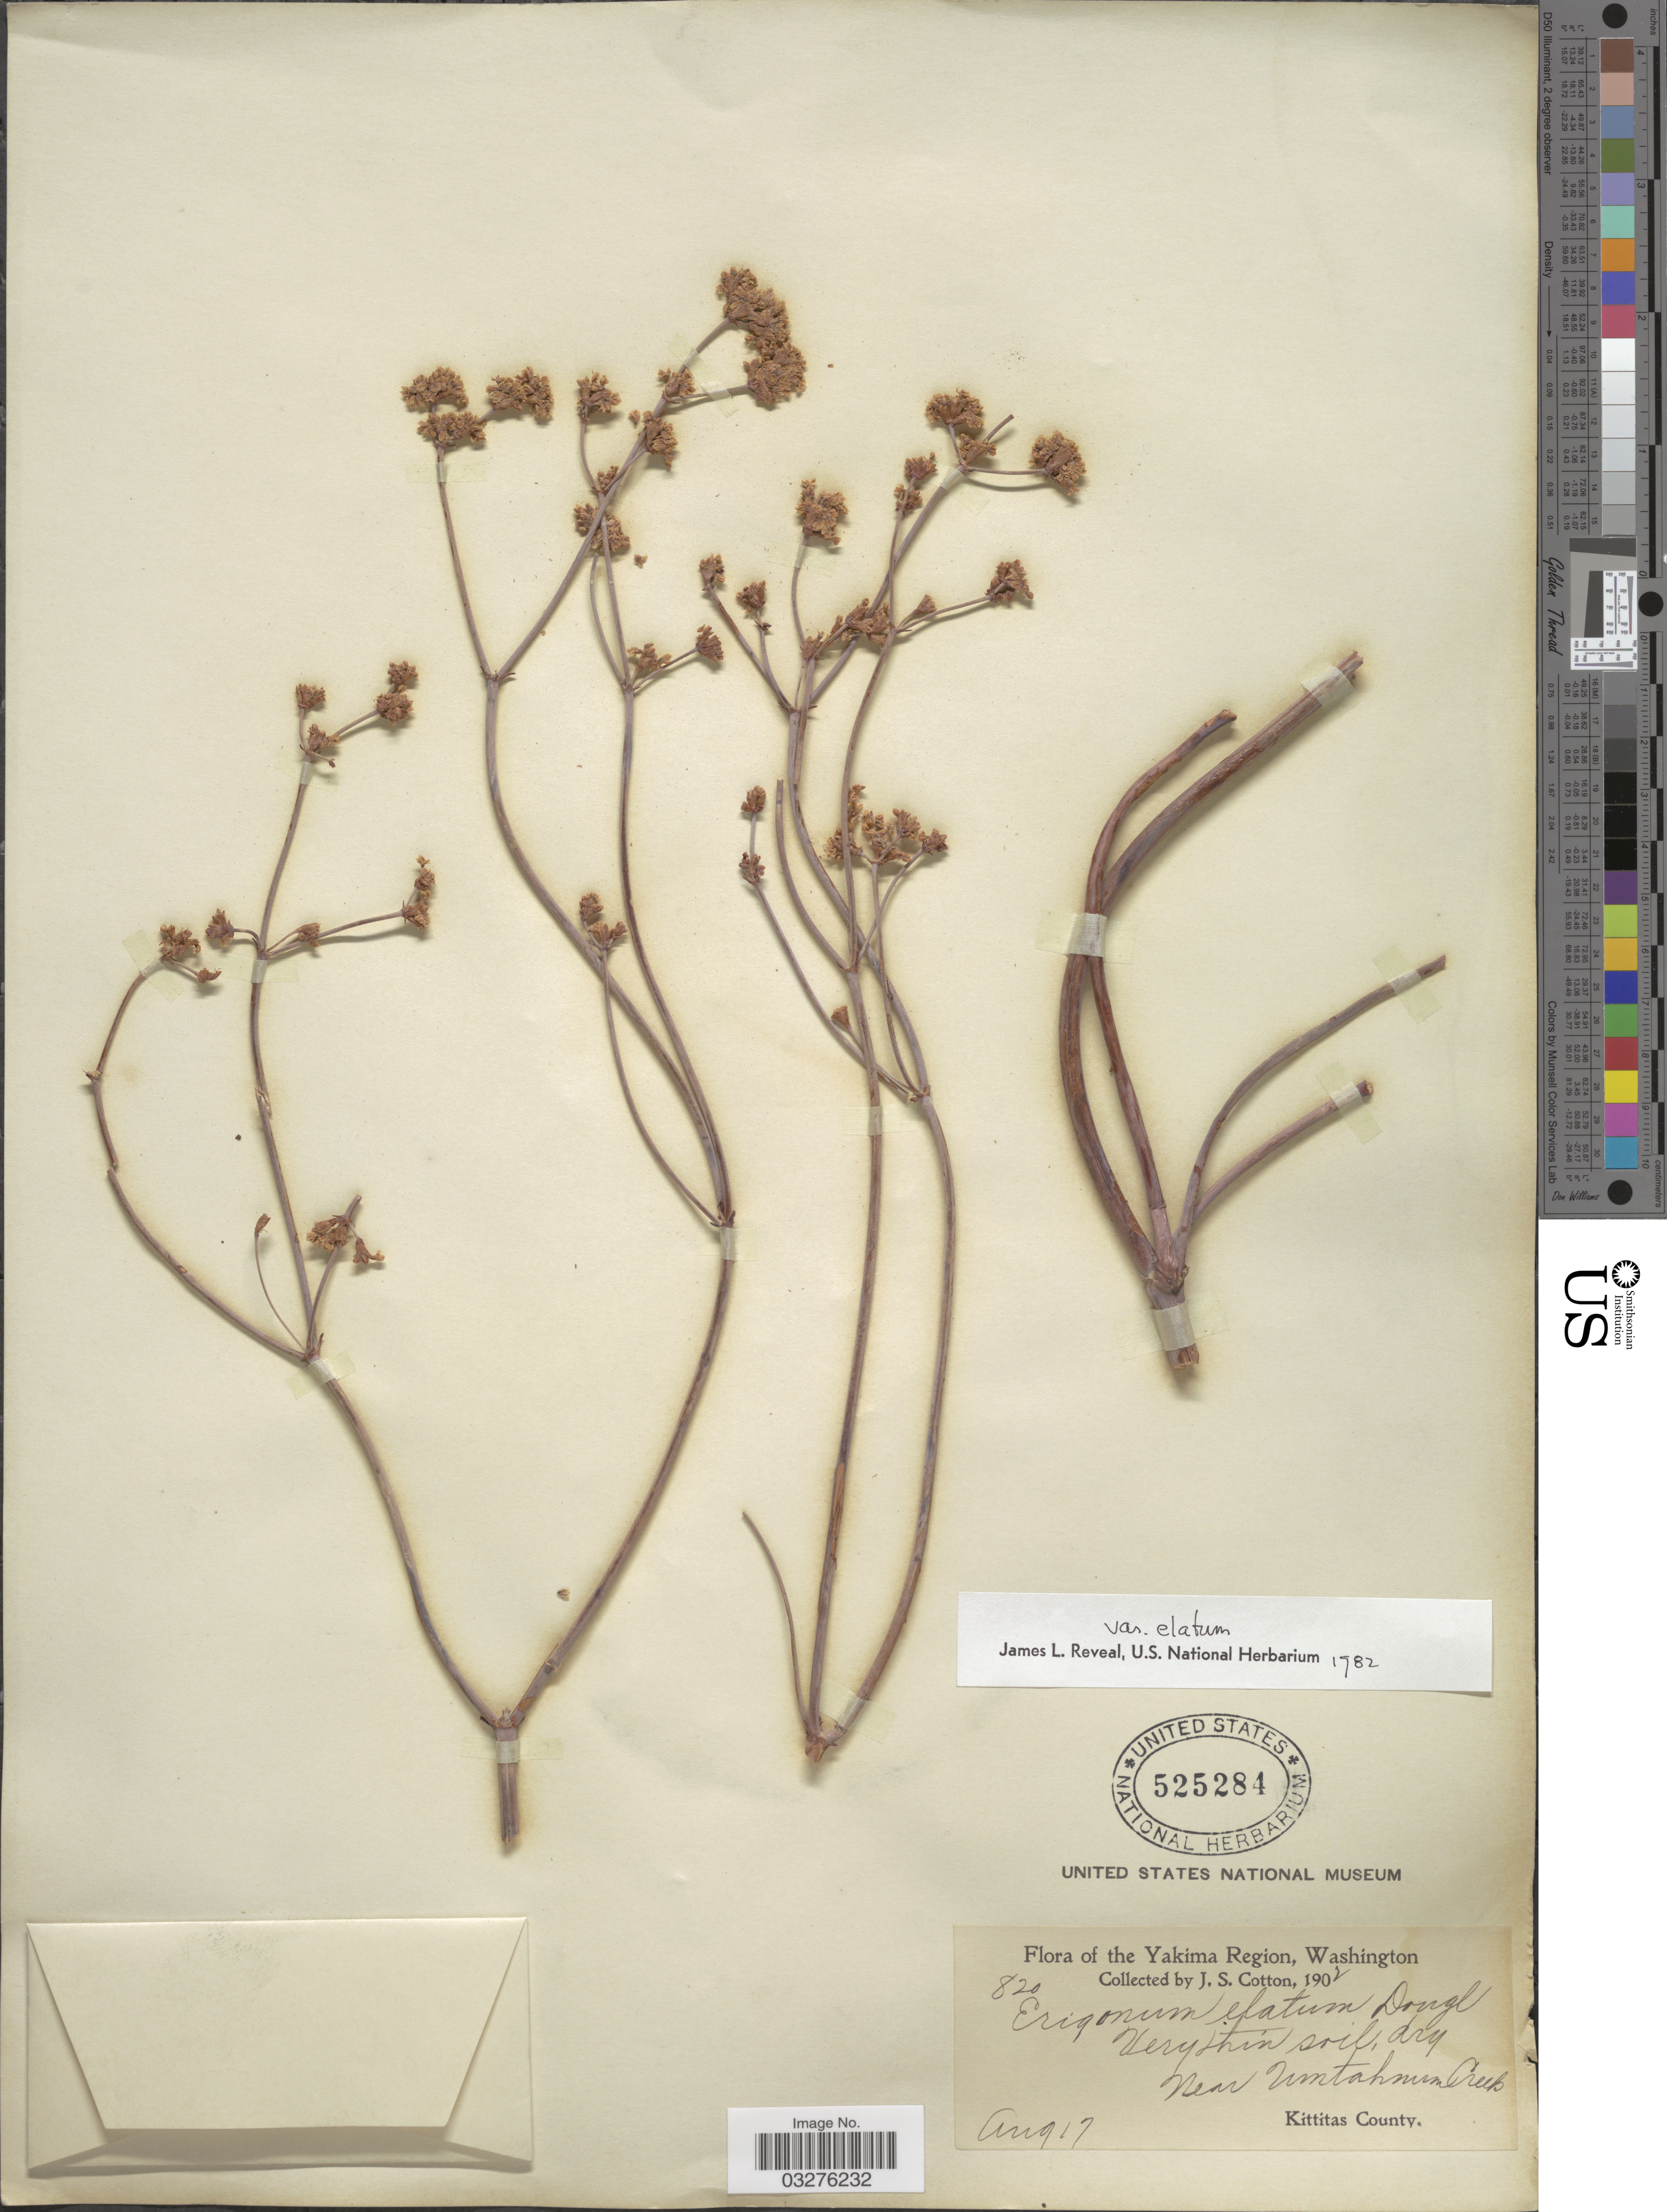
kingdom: Plantae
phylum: Tracheophyta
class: Magnoliopsida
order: Caryophyllales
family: Polygonaceae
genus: Eriogonum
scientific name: Eriogonum elatum var. elatum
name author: Douglas ex Benth.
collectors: J. S. Cotton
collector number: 820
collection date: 1902-08-17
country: United States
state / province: Washington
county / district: Kittitas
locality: The Yakima Region, Near Umtahnum Creek. Kittitas County.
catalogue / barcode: US 525284